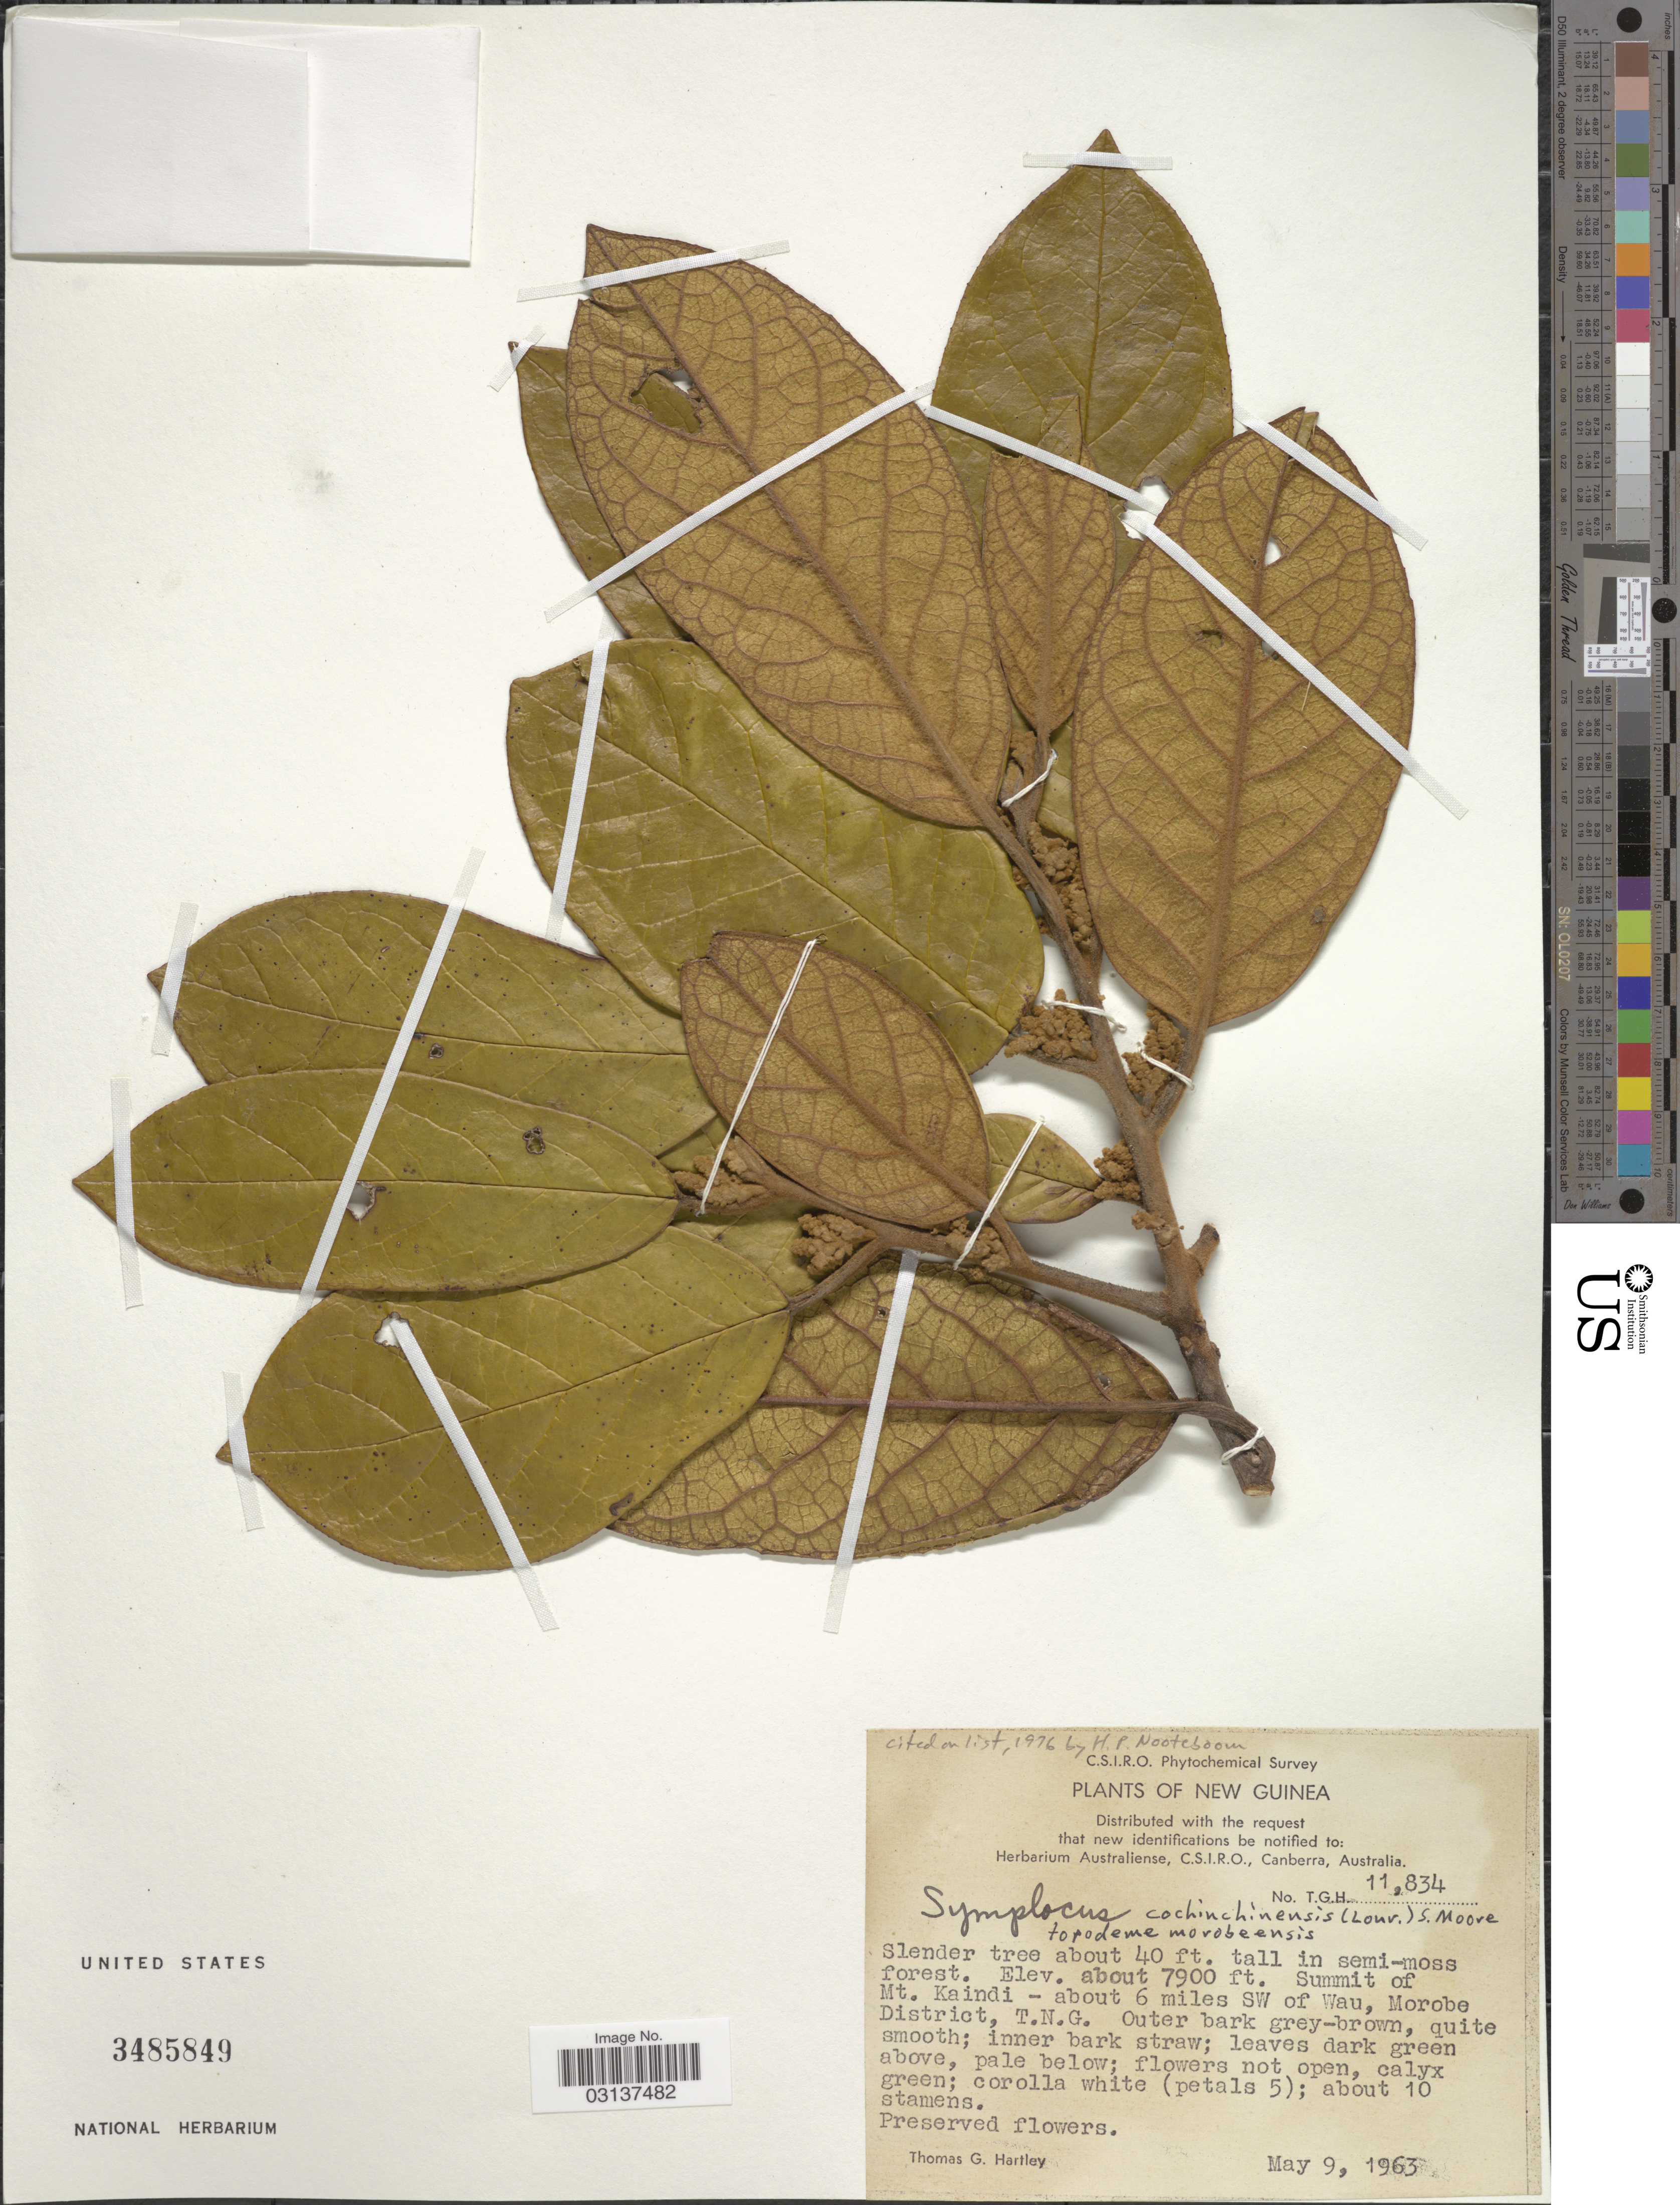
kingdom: Plantae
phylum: Tracheophyta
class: Magnoliopsida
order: Ericales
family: Symplocaceae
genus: Symplocos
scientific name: Symplocos cochinchinensis subsp. cochinchinensis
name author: (Lour.) S. Moore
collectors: T. Hartley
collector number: TGH 11834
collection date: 1963-05-09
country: Papua New Guinea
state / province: Morobe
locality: New Guinea, Summit of Mt. Kaindi - about 6 miles SW of Wau, Morobe District, T.N.G.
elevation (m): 2408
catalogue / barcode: US 3485849